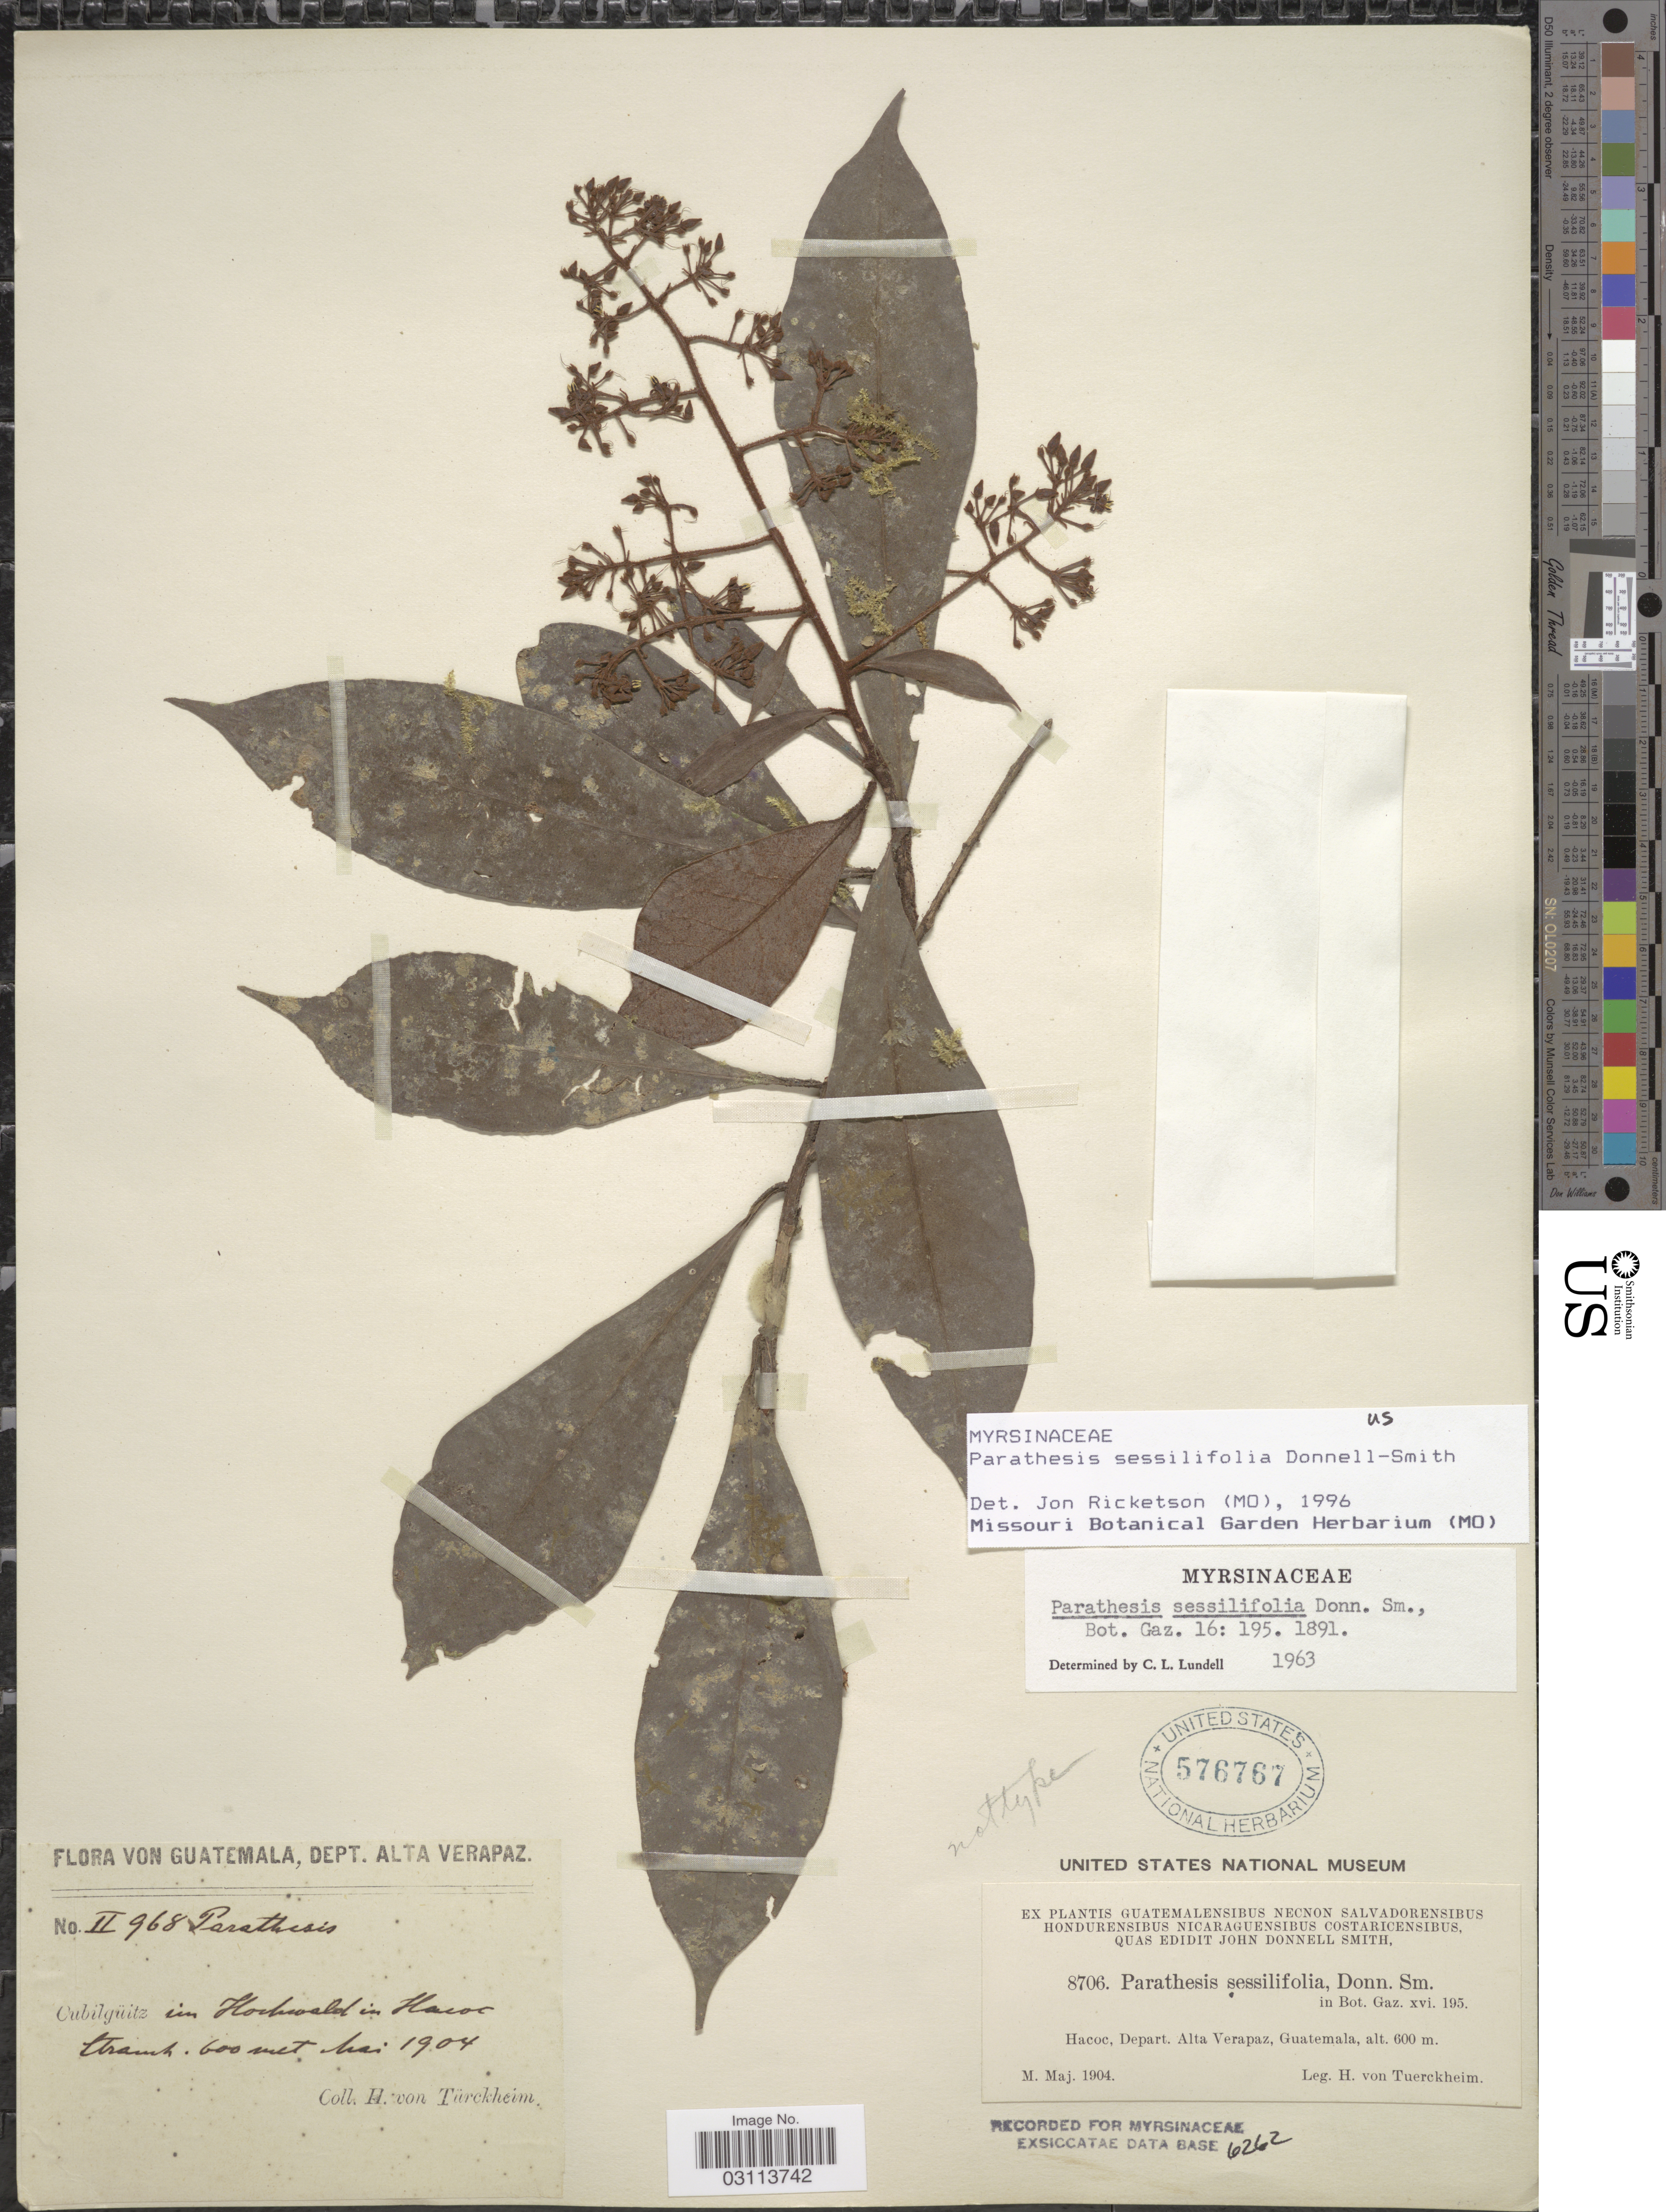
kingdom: Plantae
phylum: Tracheophyta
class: Magnoliopsida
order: Ericales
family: Primulaceae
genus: Parathesis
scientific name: Parathesis sessilifolia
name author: Donn. Sm.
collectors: H. von Türckheim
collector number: II968/8706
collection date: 1904-05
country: Guatemala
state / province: Alta Verapaz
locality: Cubilgüitz, Hacoc, Depart. Alta Verapaz.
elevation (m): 600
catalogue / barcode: US 576767